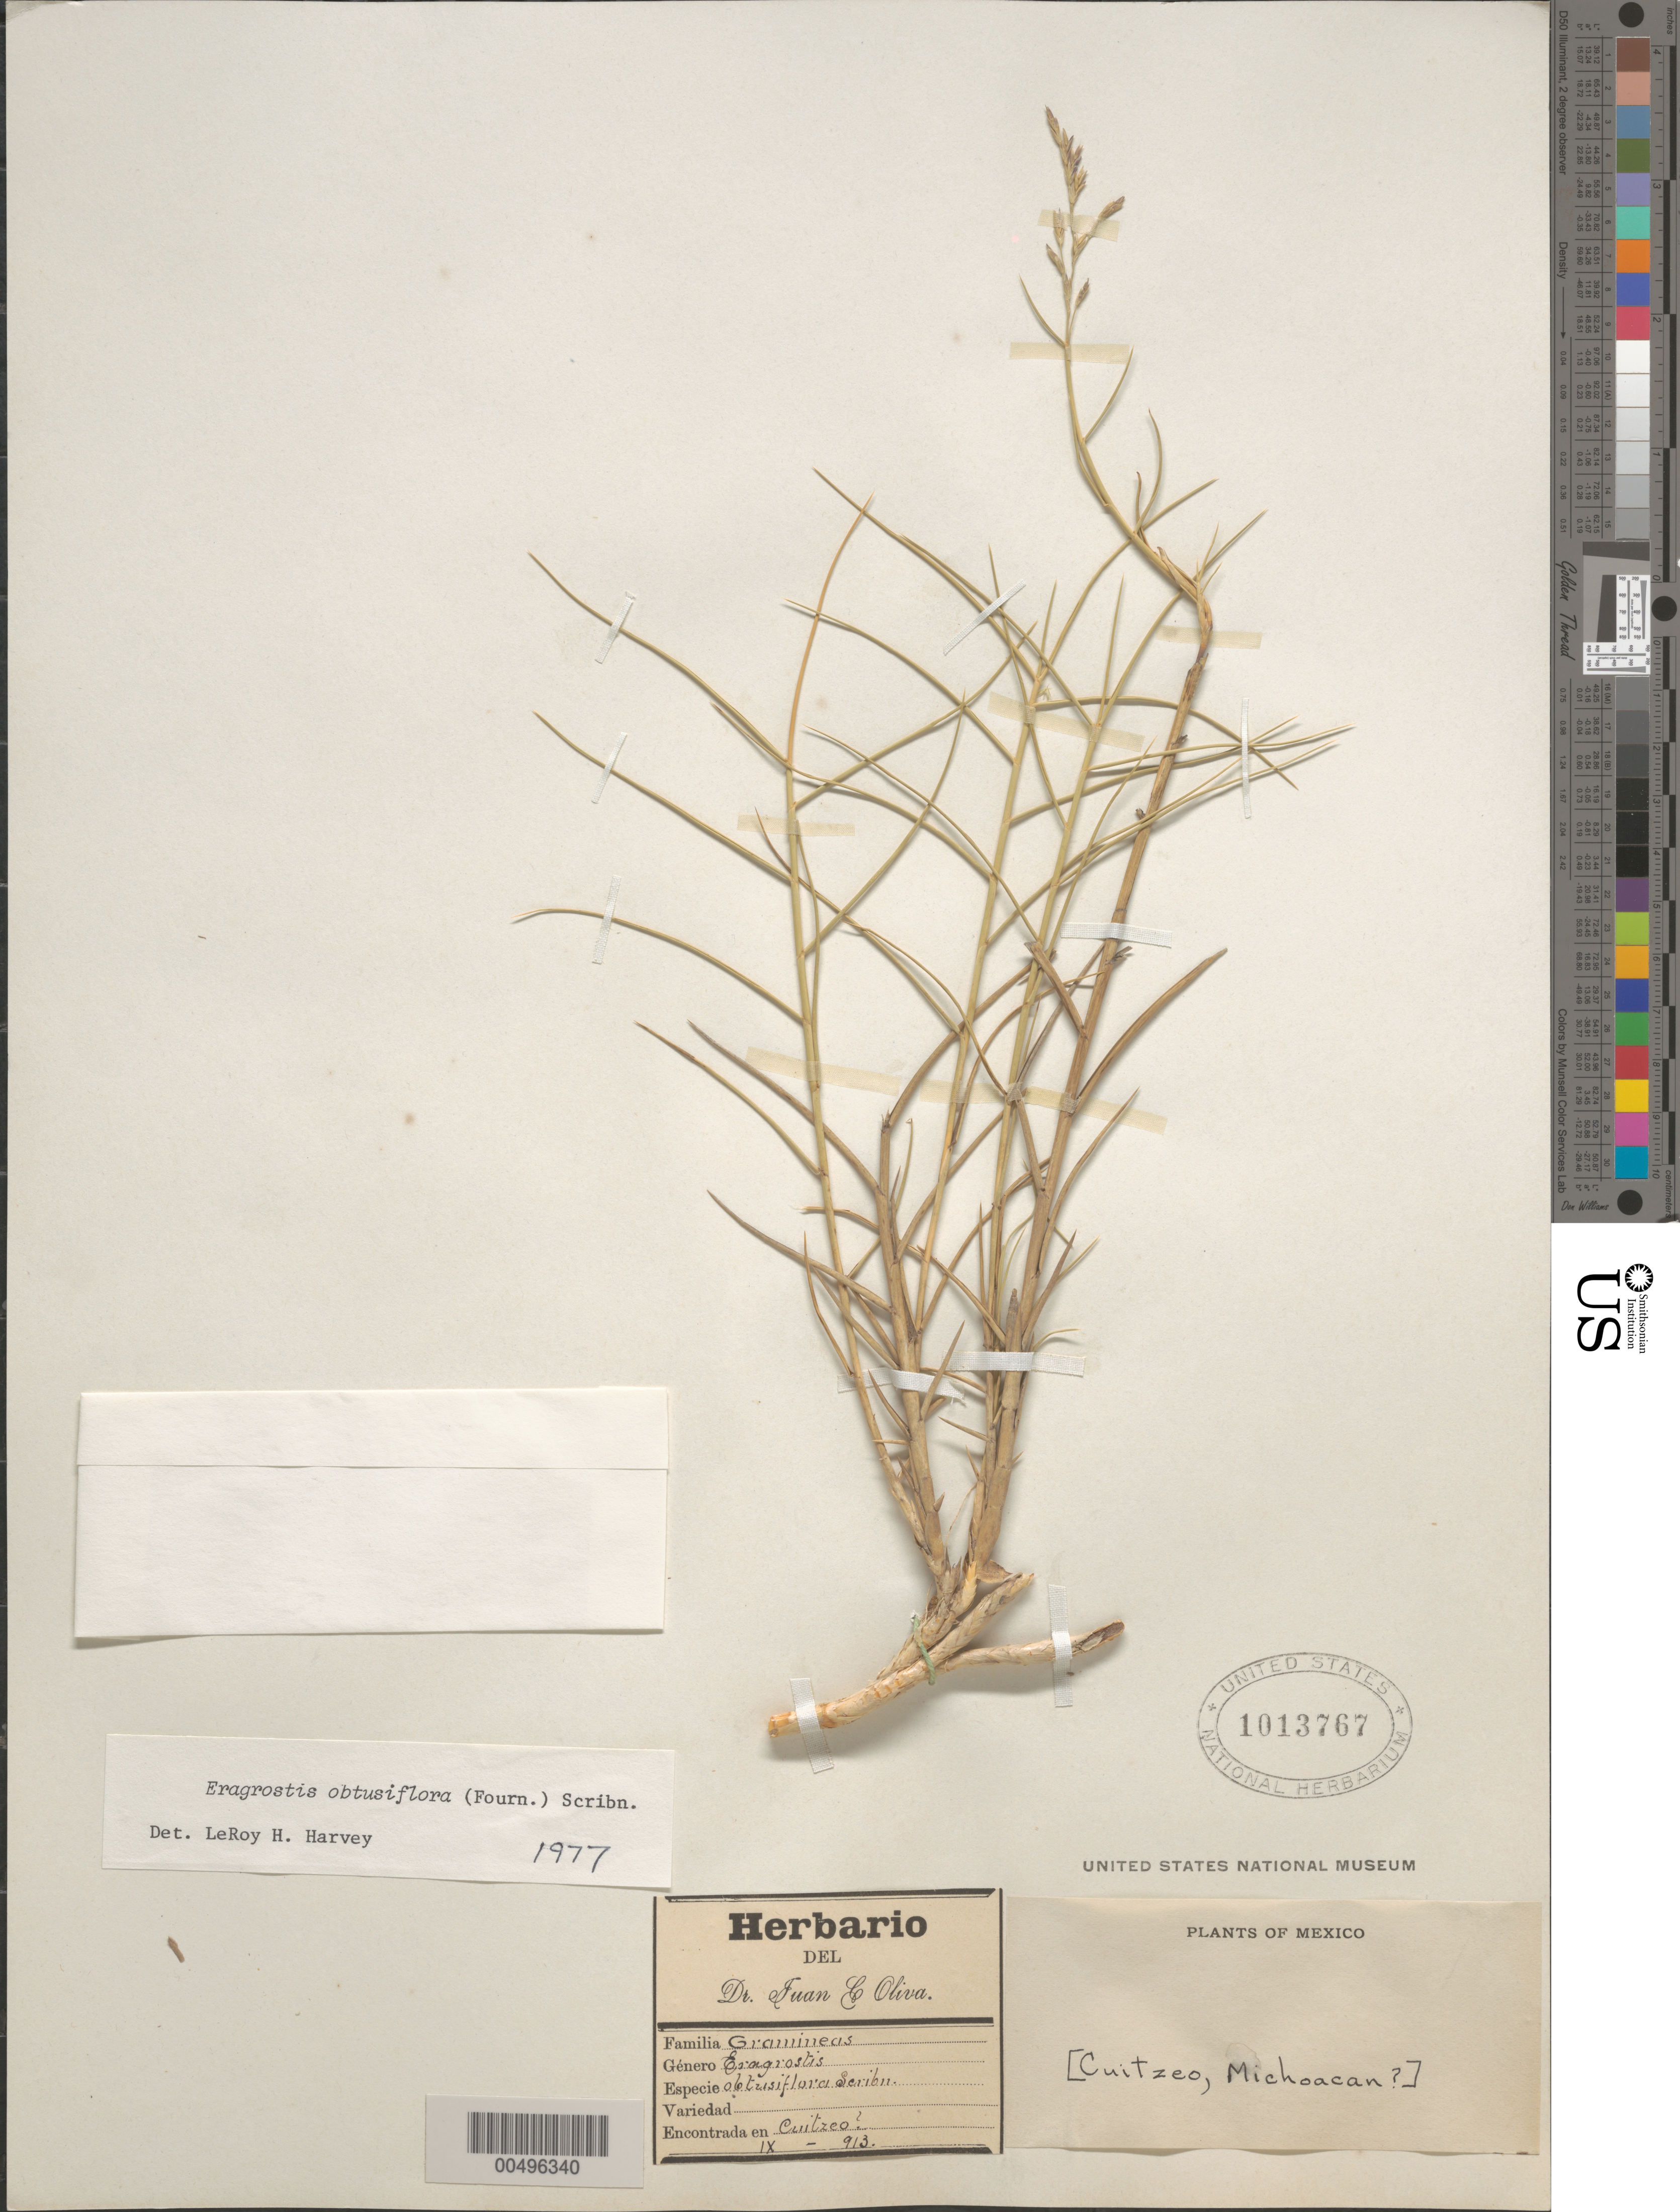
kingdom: Plantae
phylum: Tracheophyta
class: Liliopsida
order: Poales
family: Poaceae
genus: Eragrostis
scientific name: Eragrostis obtusiflora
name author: (E. Fourn.) Scribn.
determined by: Harvey, L. H.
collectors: J. C. Oliva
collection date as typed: Sep 1913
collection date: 1913-09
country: Mexico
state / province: Michoacán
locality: Cuitzeo (?)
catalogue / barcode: US 1013767